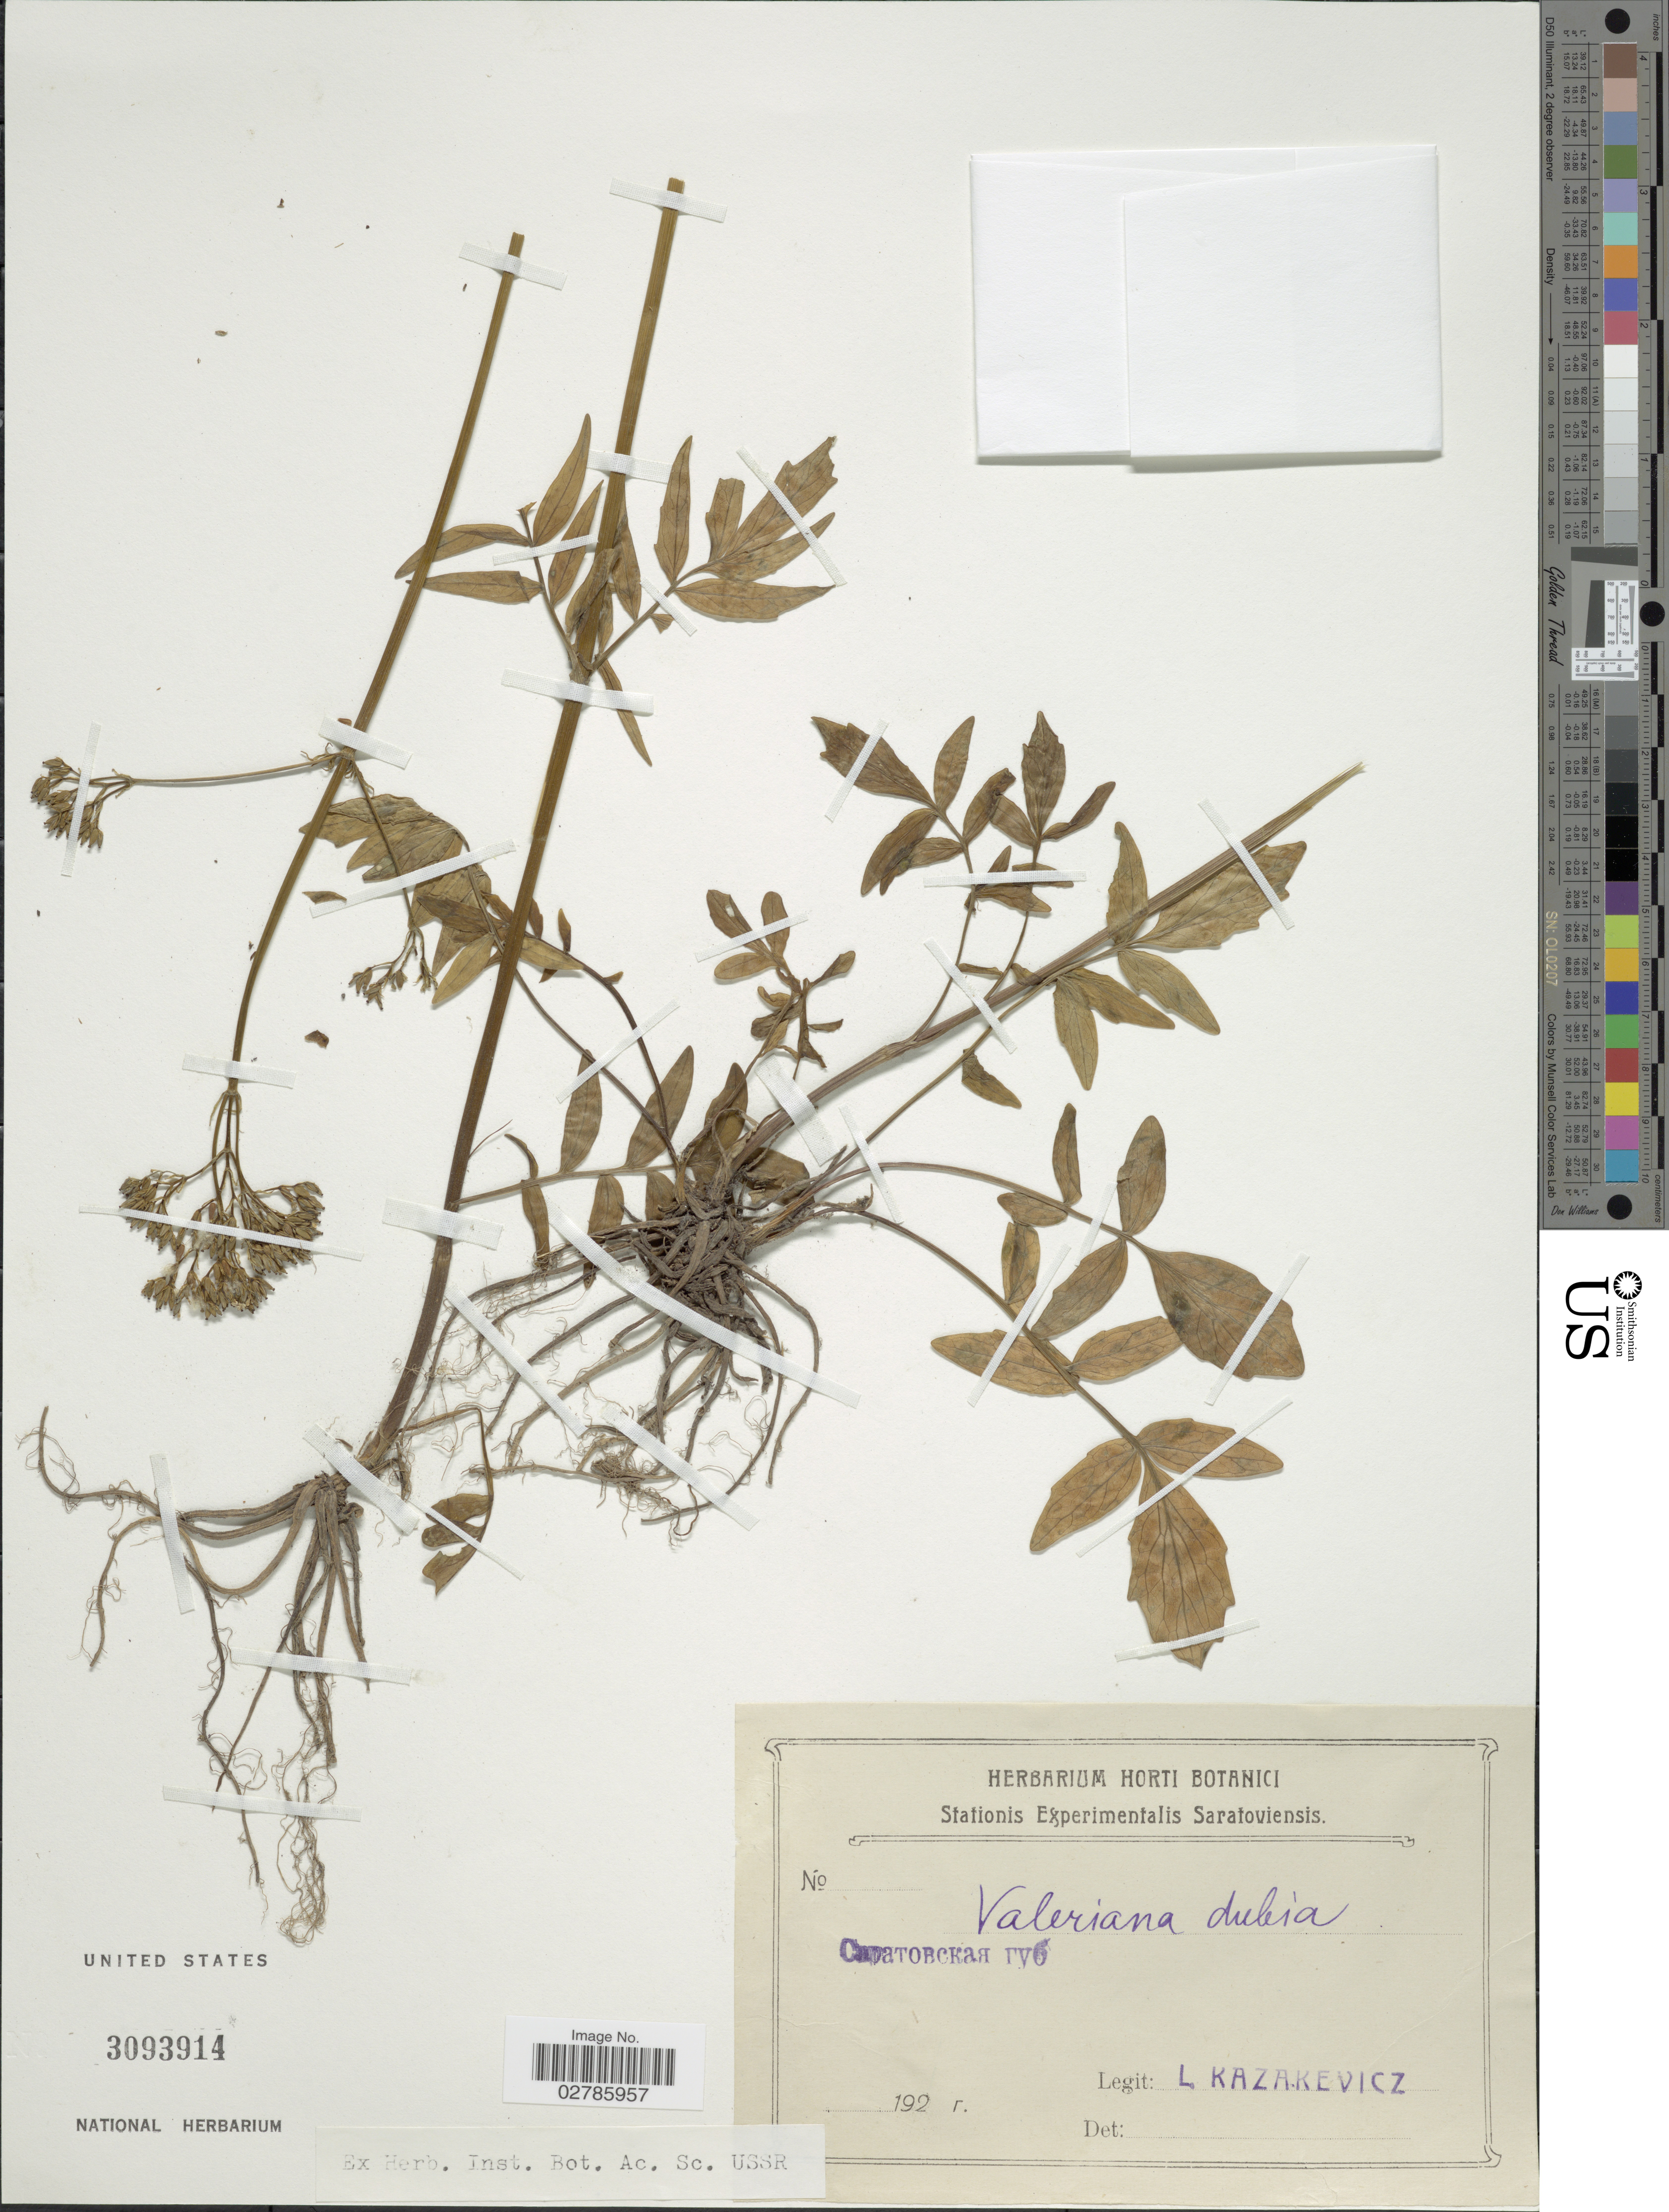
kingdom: Plantae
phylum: Tracheophyta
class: Magnoliopsida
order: Dipsacales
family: Caprifoliaceae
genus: Valeriana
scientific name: Valeriana dubia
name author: Bunge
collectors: L. Kazakevicz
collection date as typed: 192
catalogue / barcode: US 3093914